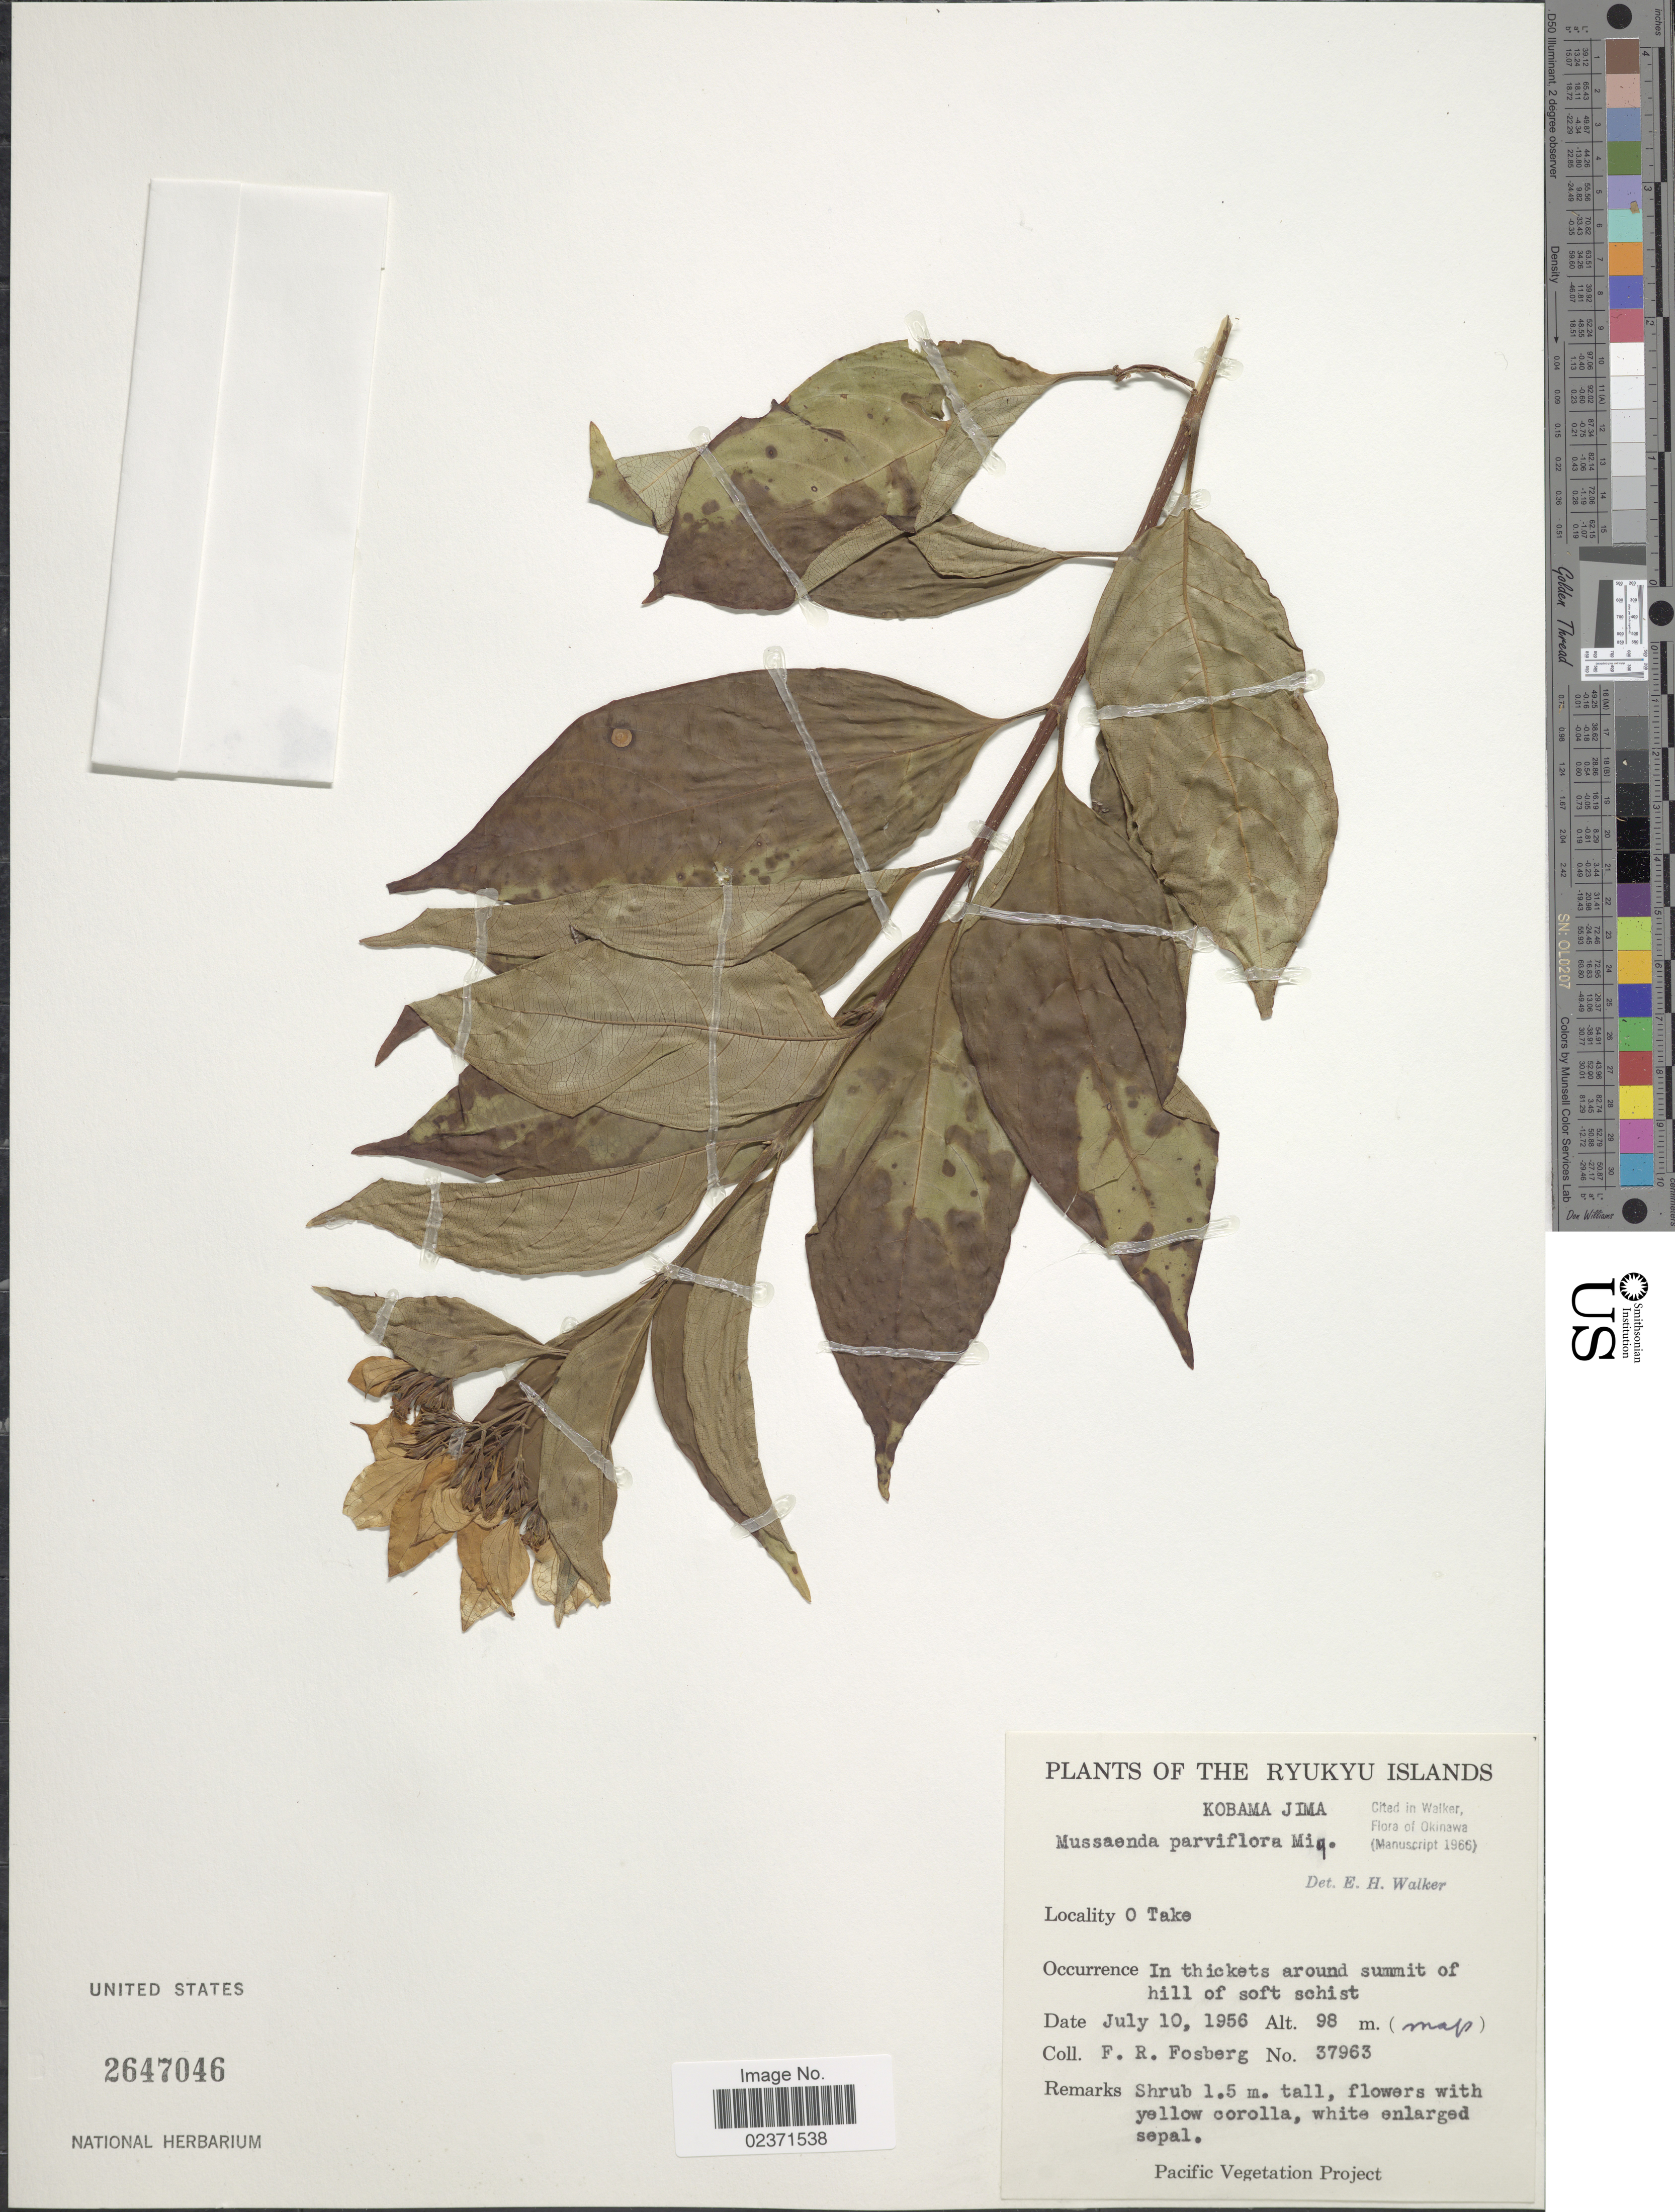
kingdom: Plantae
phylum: Tracheophyta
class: Magnoliopsida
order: Gentianales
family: Rubiaceae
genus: Mussaenda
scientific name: Mussaenda parviflora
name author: Miq.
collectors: F. R. Fosberg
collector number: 27963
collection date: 1956-07-10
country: Japan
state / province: Okinawa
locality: Ryukyu Islands. Kobama Jima. O Take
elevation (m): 98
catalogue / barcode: US 2647046